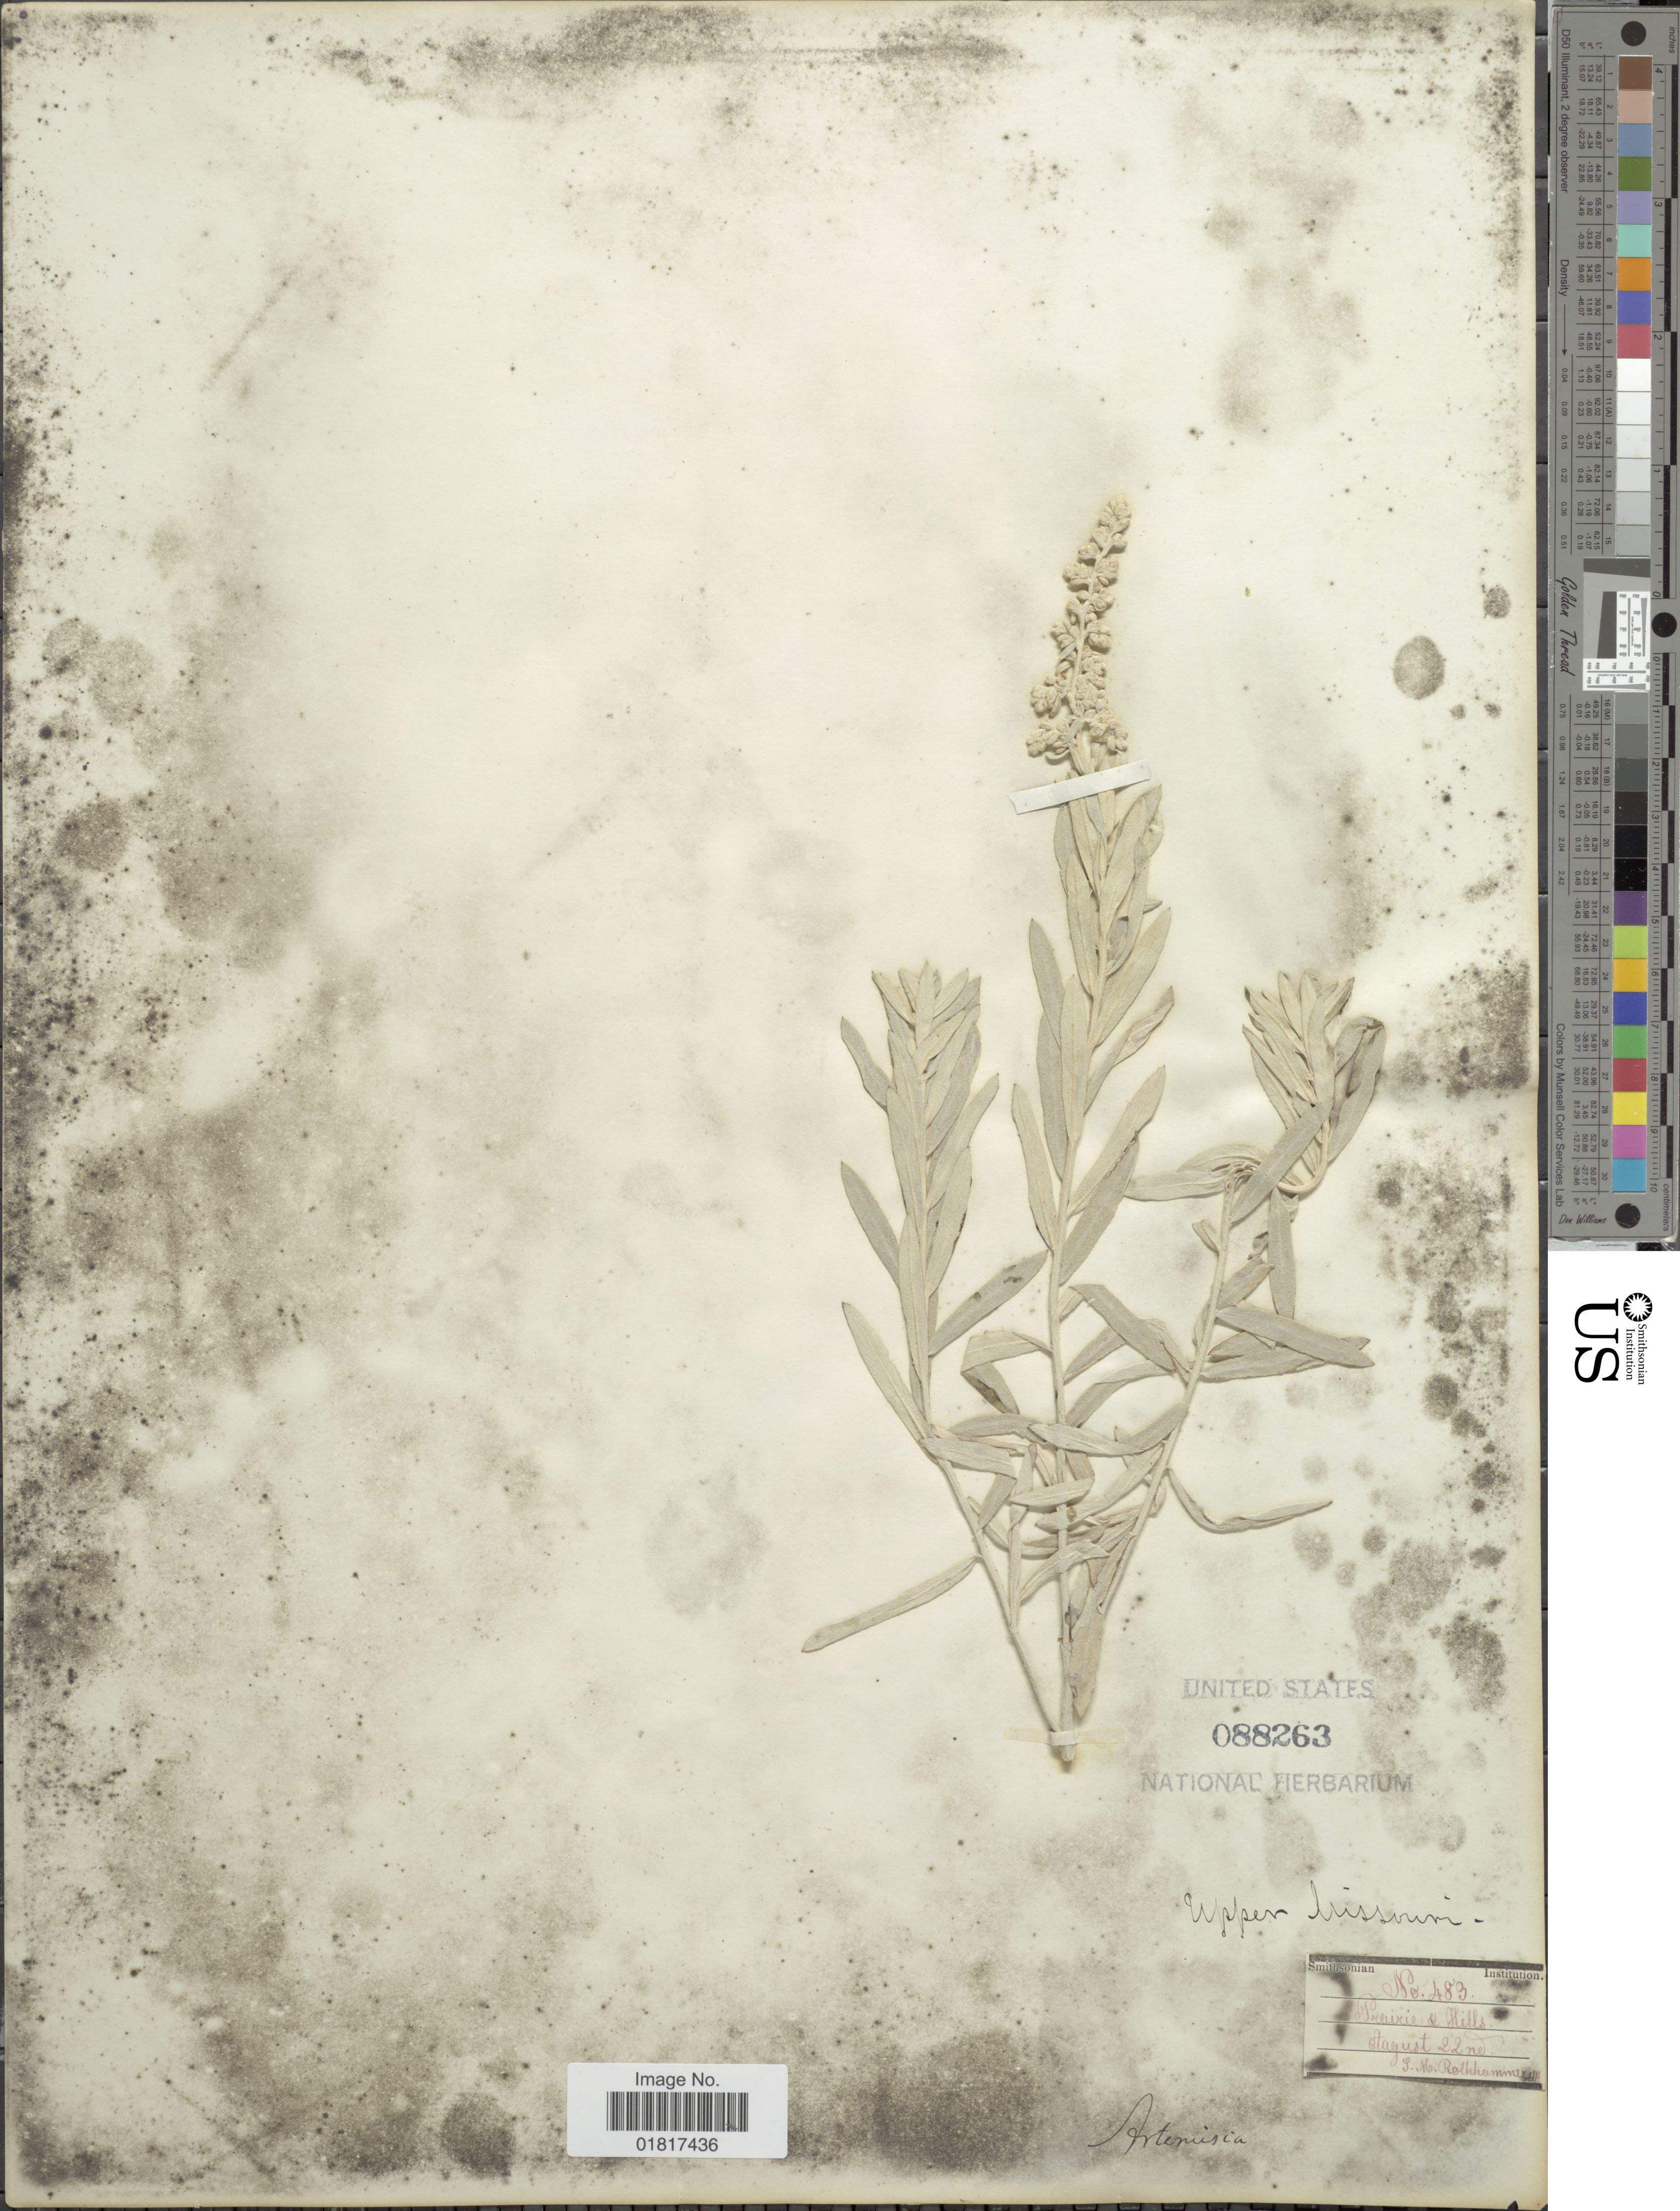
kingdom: Plantae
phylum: Tracheophyta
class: Magnoliopsida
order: Asterales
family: Asteraceae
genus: Artemisia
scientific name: Artemisia sp.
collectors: S. Rothhammer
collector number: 183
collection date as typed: Transcribed d/m/y: 22//8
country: United States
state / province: Missouri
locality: Upper Missouri, Prairie & hills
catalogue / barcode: US 88263